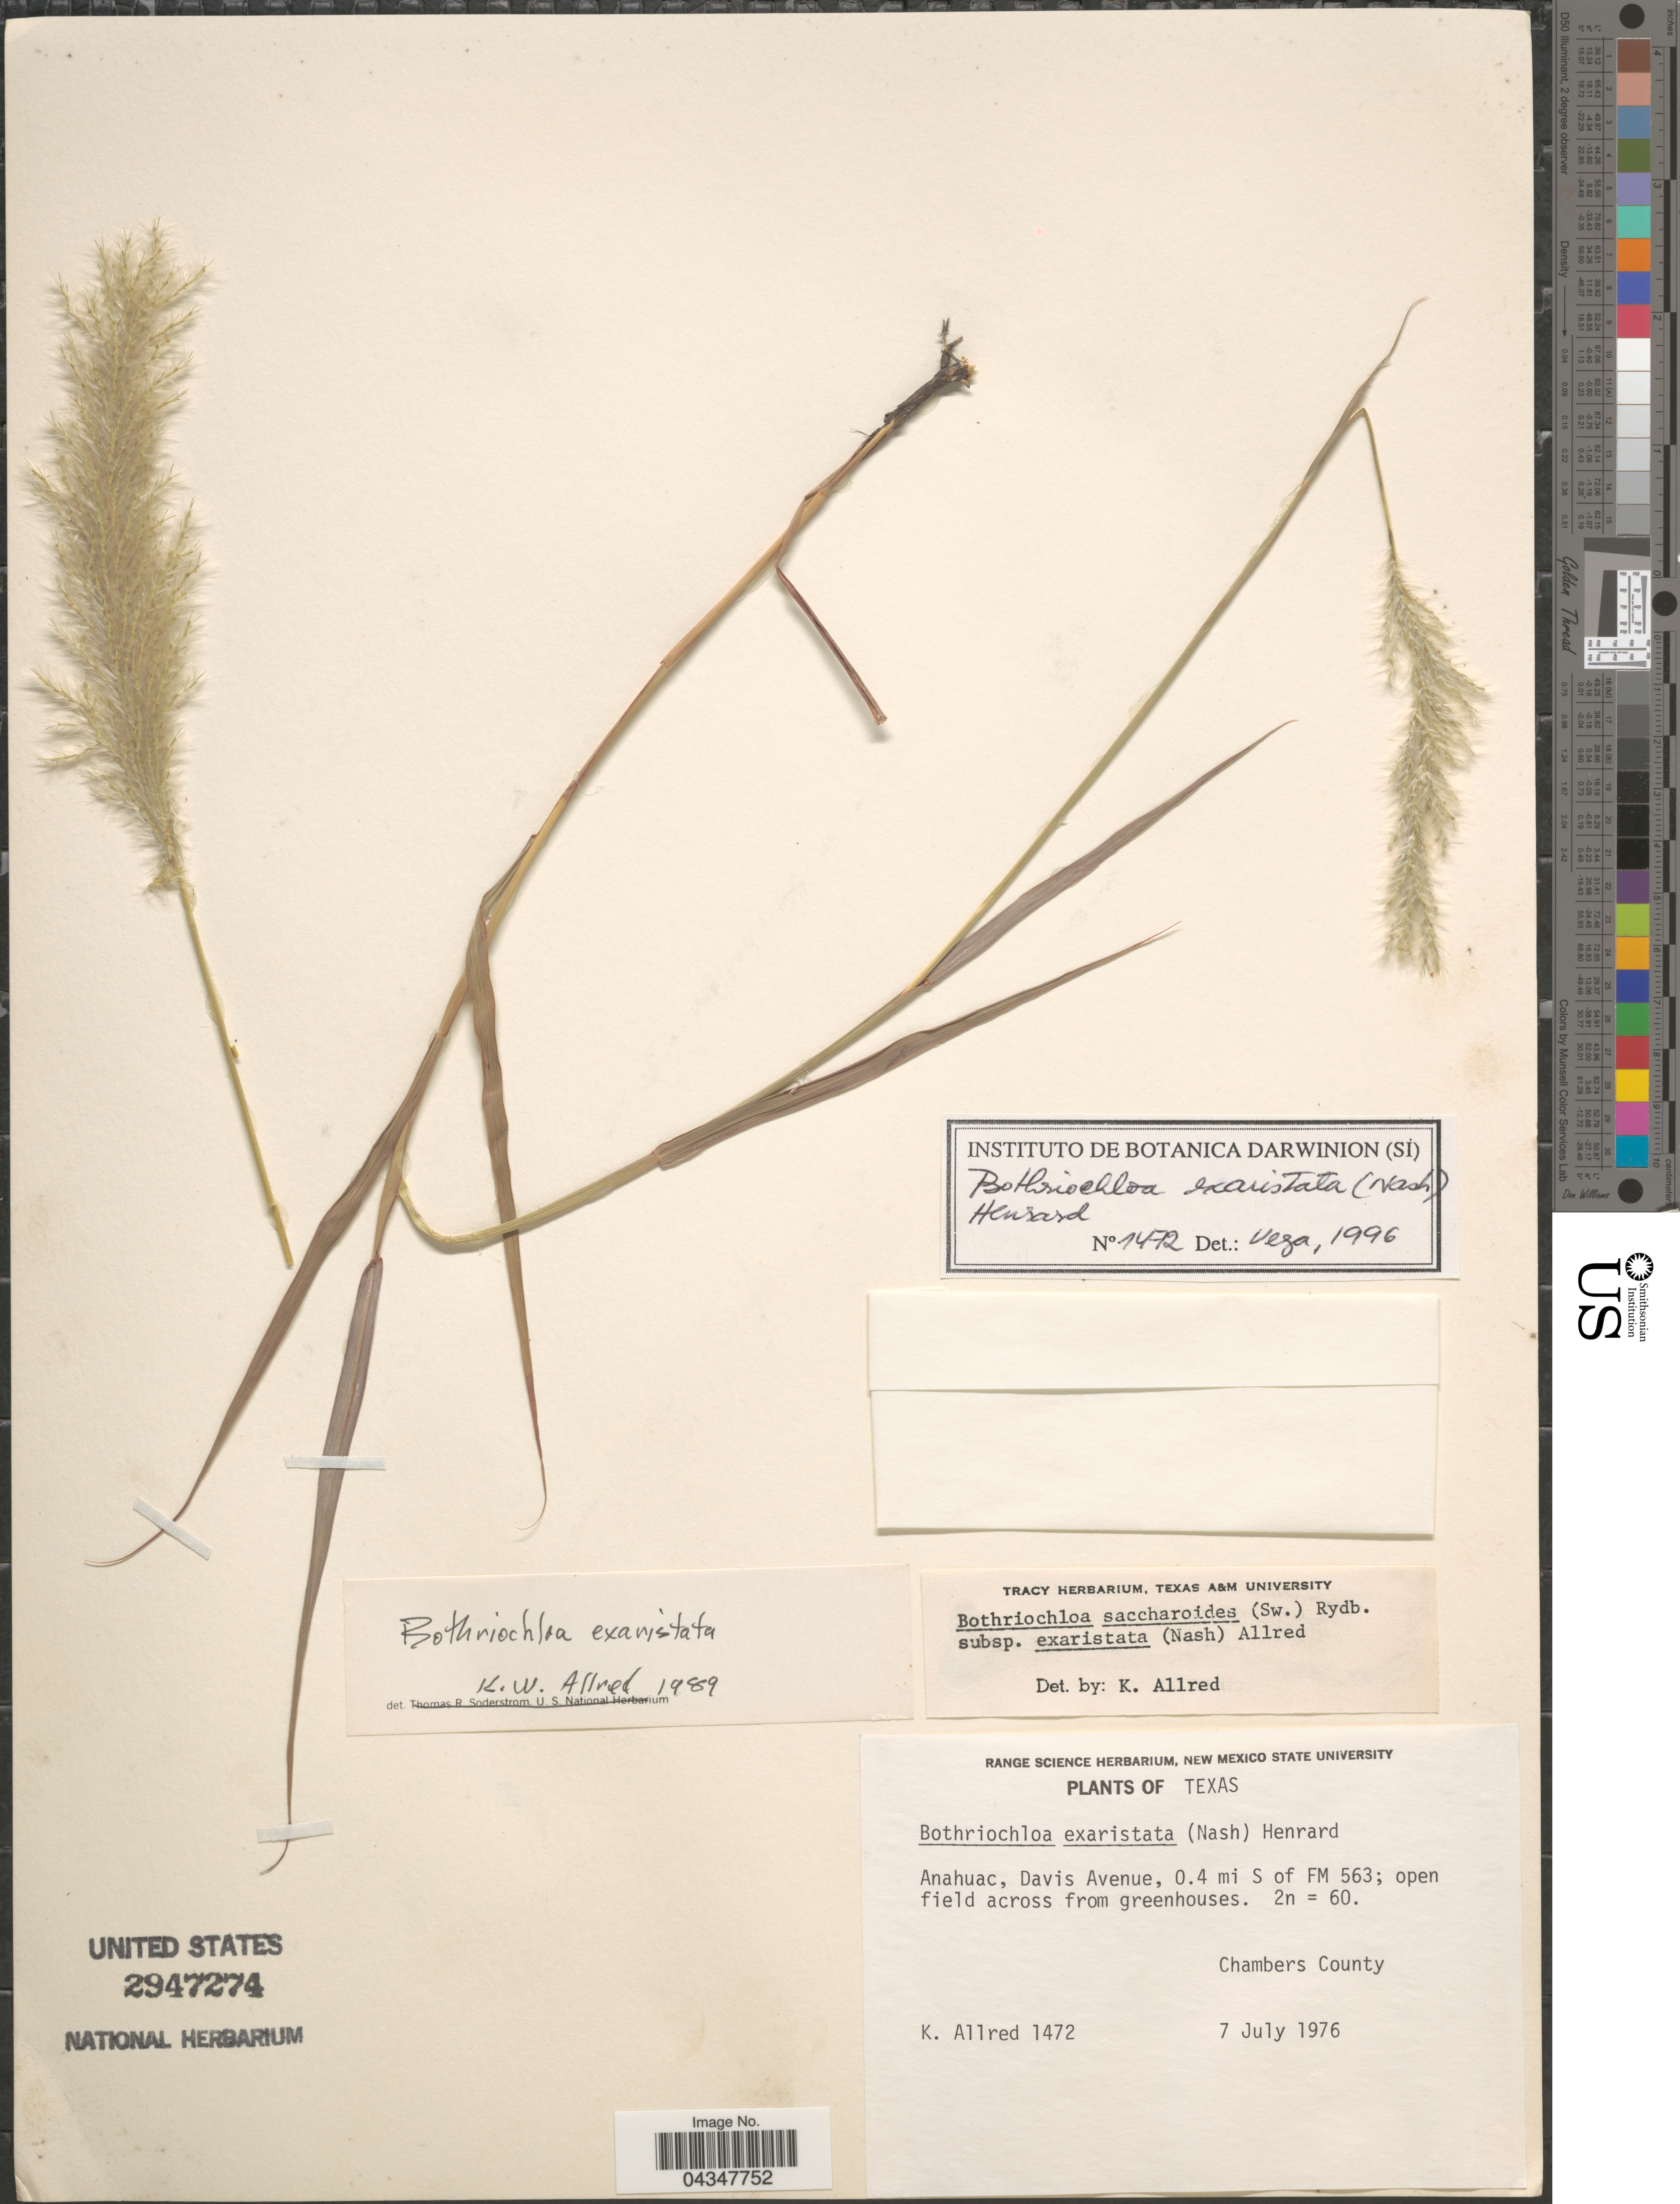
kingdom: Plantae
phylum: Tracheophyta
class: Liliopsida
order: Poales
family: Poaceae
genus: Bothriochloa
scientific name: Bothriochloa exaristata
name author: (Nash) Henr.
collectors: K. W. Allred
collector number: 1472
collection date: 1976-07-07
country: United States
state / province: Texas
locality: Anahuac, Davis Avenue, 0.4 mi S of FM 563. Chambers County.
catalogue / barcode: US 2947274